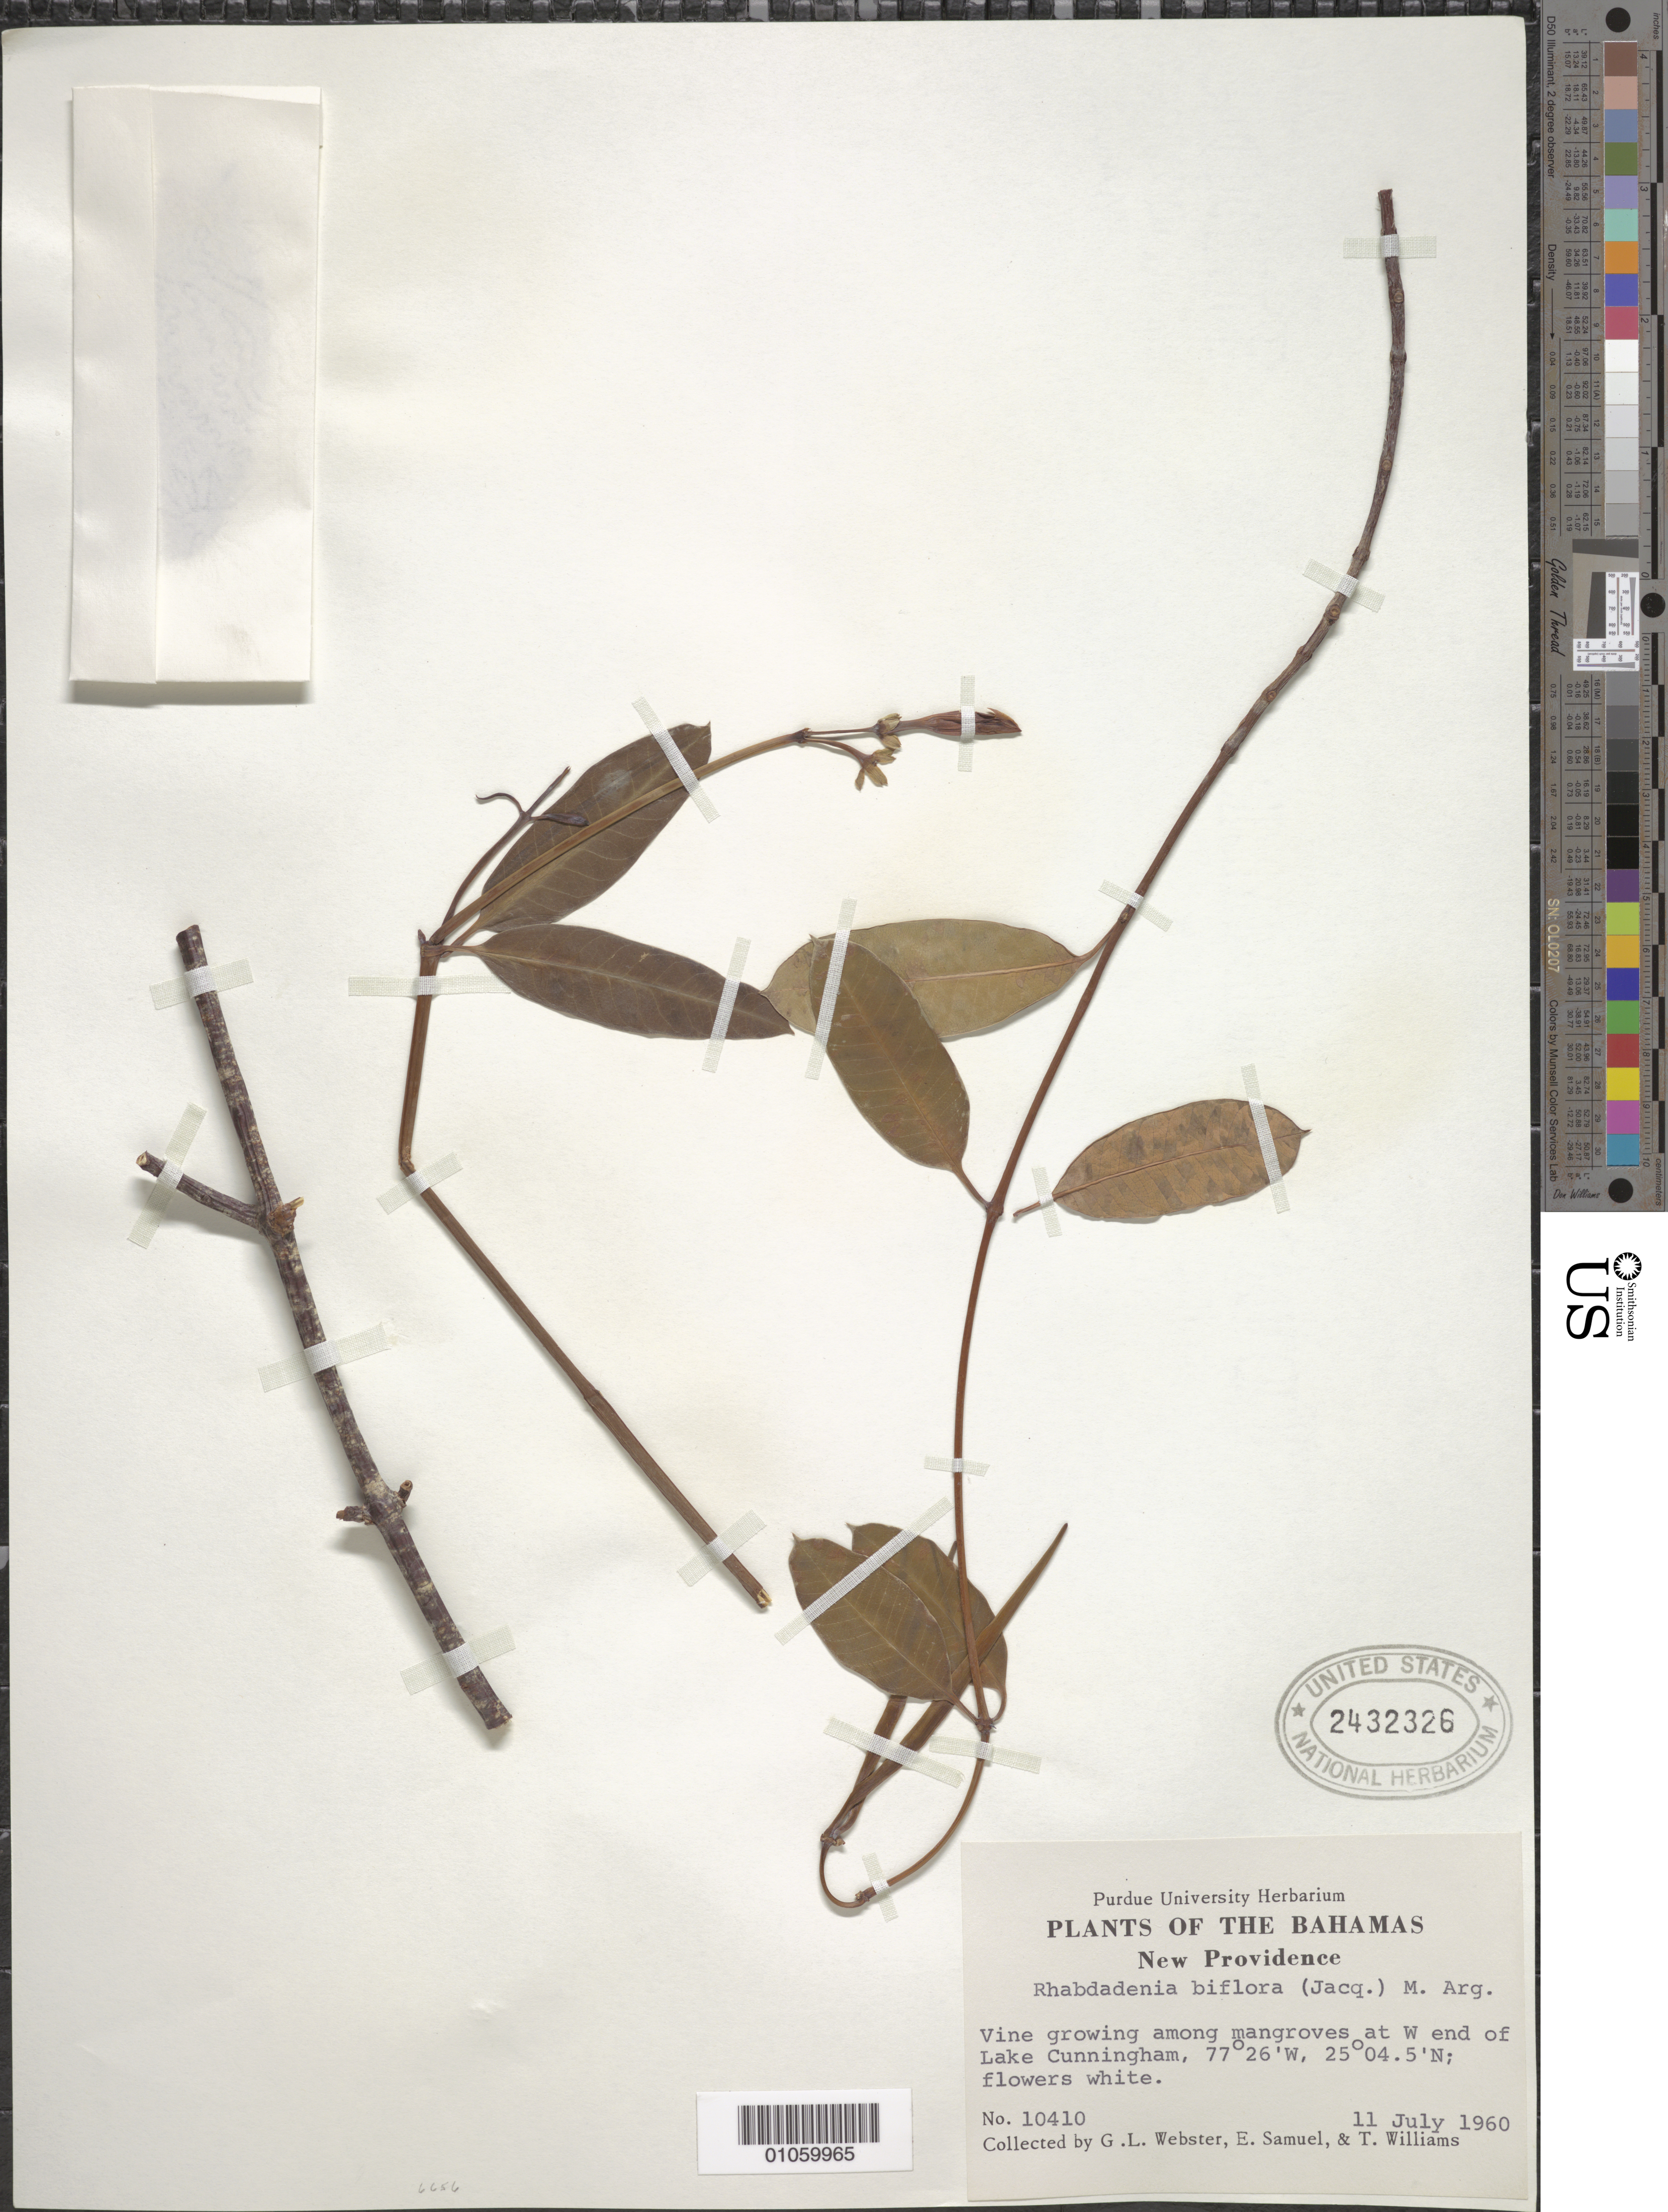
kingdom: Plantae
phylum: Tracheophyta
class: Magnoliopsida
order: Gentianales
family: Apocynaceae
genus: Rhabdadenia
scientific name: Rhabdadenia biflora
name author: (Jacq.) Müll. Arg.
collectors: G. L. Webster, E. Samuel & T. Williams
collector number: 10410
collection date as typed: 11 Jul 1960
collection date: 1960-07-11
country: Bahamas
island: New Providence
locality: Among mangroves at W. end of Lake Cunningham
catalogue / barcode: US 2432326